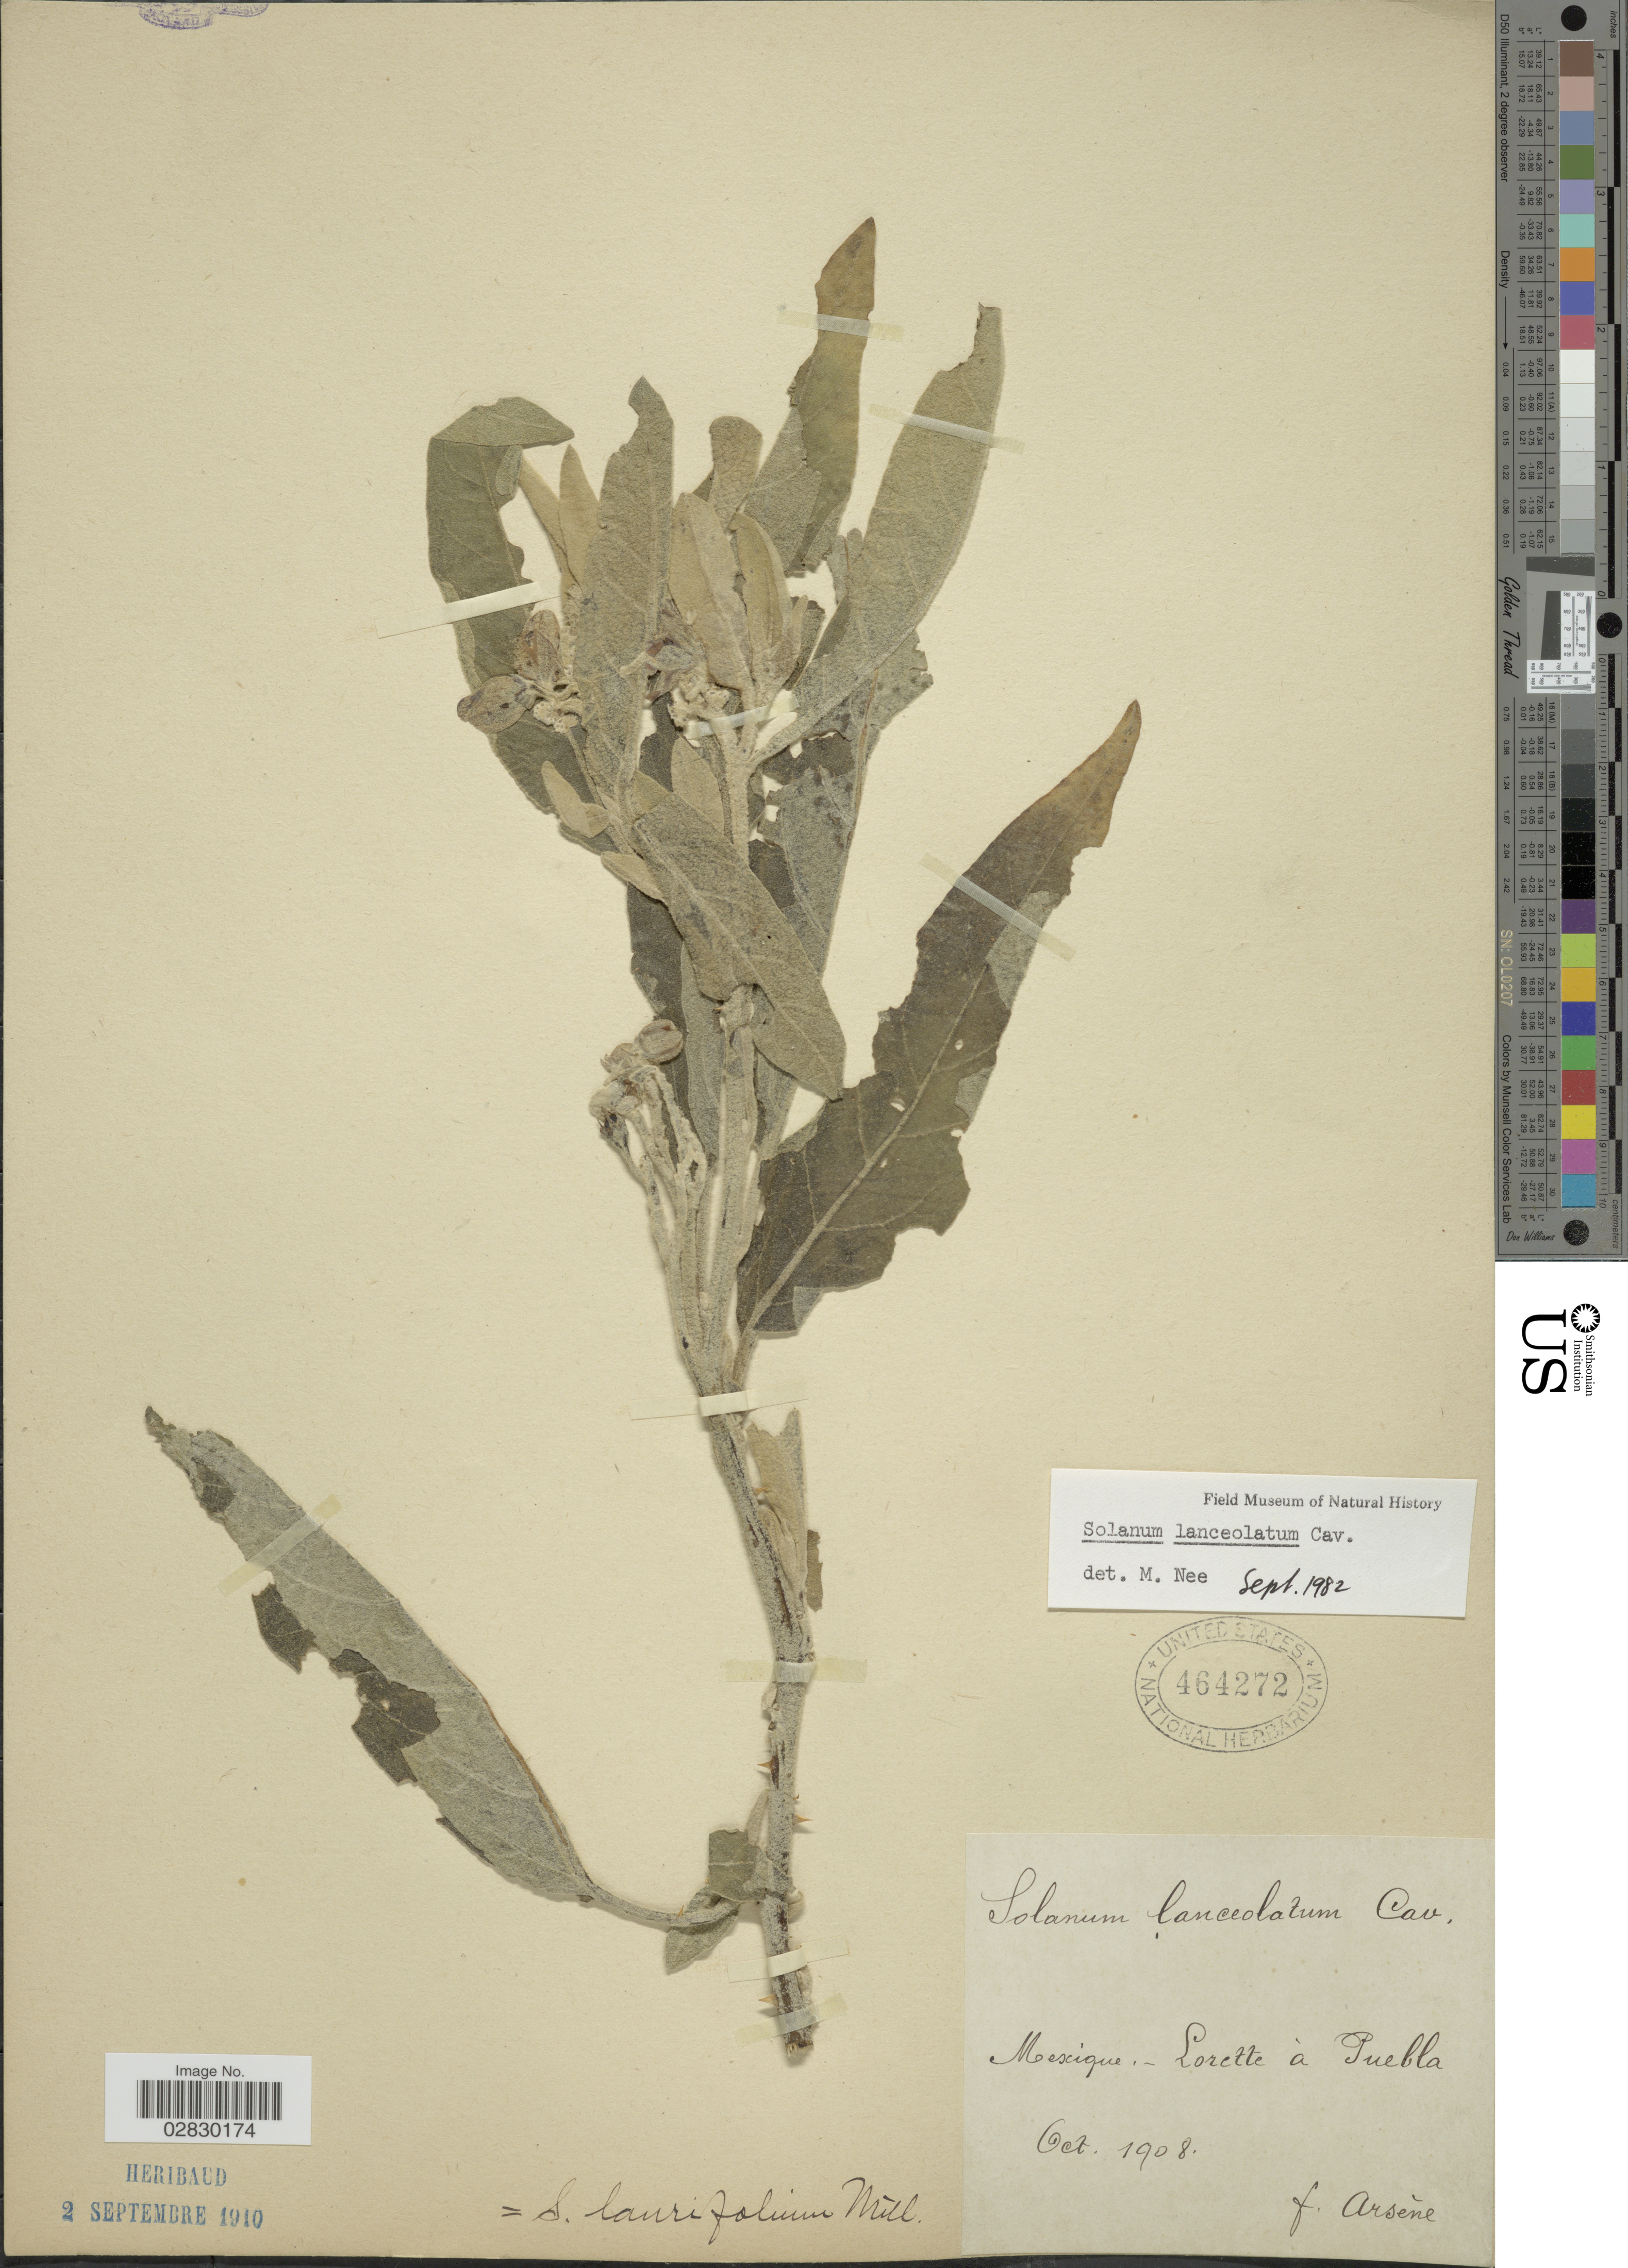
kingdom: Plantae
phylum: Tracheophyta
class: Magnoliopsida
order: Solanales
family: Solanaceae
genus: Solanum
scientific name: Solanum lanceolatum Berthault, nom. illeg.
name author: Berthault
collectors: F. Arsène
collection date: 1908-10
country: Mexico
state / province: Puebla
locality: Lorette á Puebla.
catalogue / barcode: US 464272